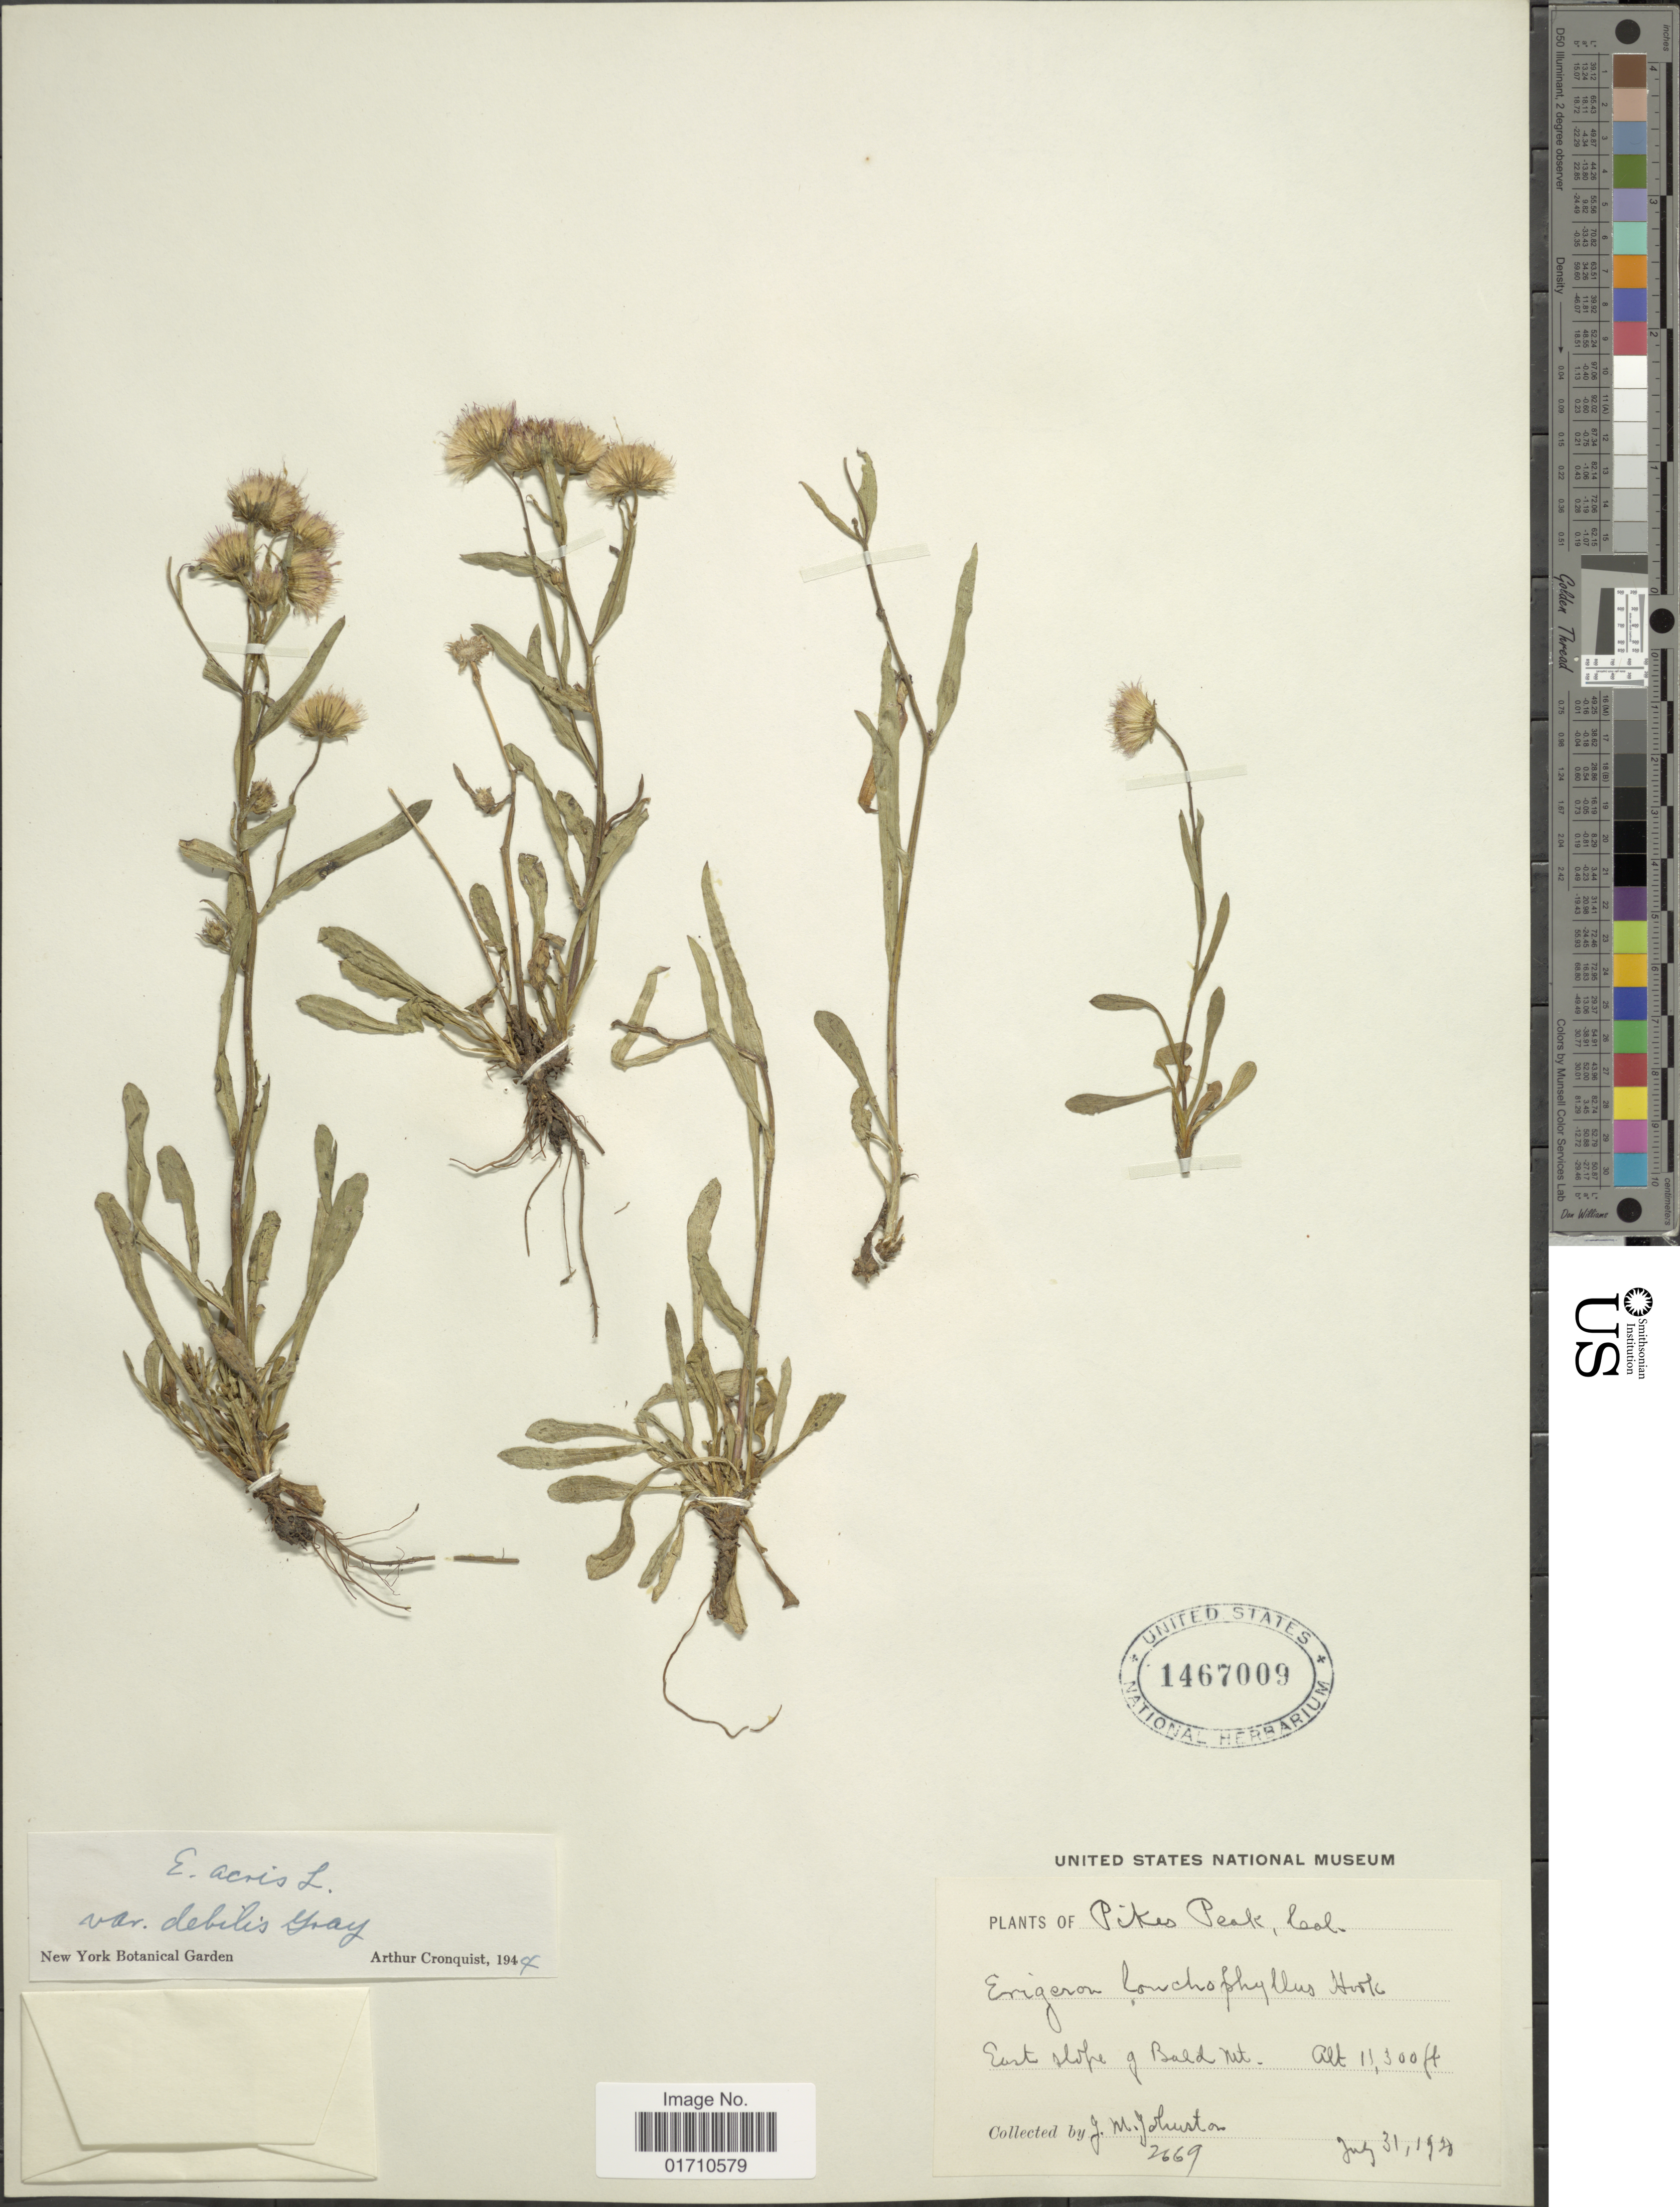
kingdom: Plantae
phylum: Tracheophyta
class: Magnoliopsida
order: Asterales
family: Asteraceae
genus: Erigeron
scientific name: Erigeron acris var. debilis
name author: A. Gray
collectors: J. Johnston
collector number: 2669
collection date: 1928-07-31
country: United States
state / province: Colorado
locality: Pikes Peak, Col. East slope of Bald Mt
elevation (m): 3444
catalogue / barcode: US 1467009